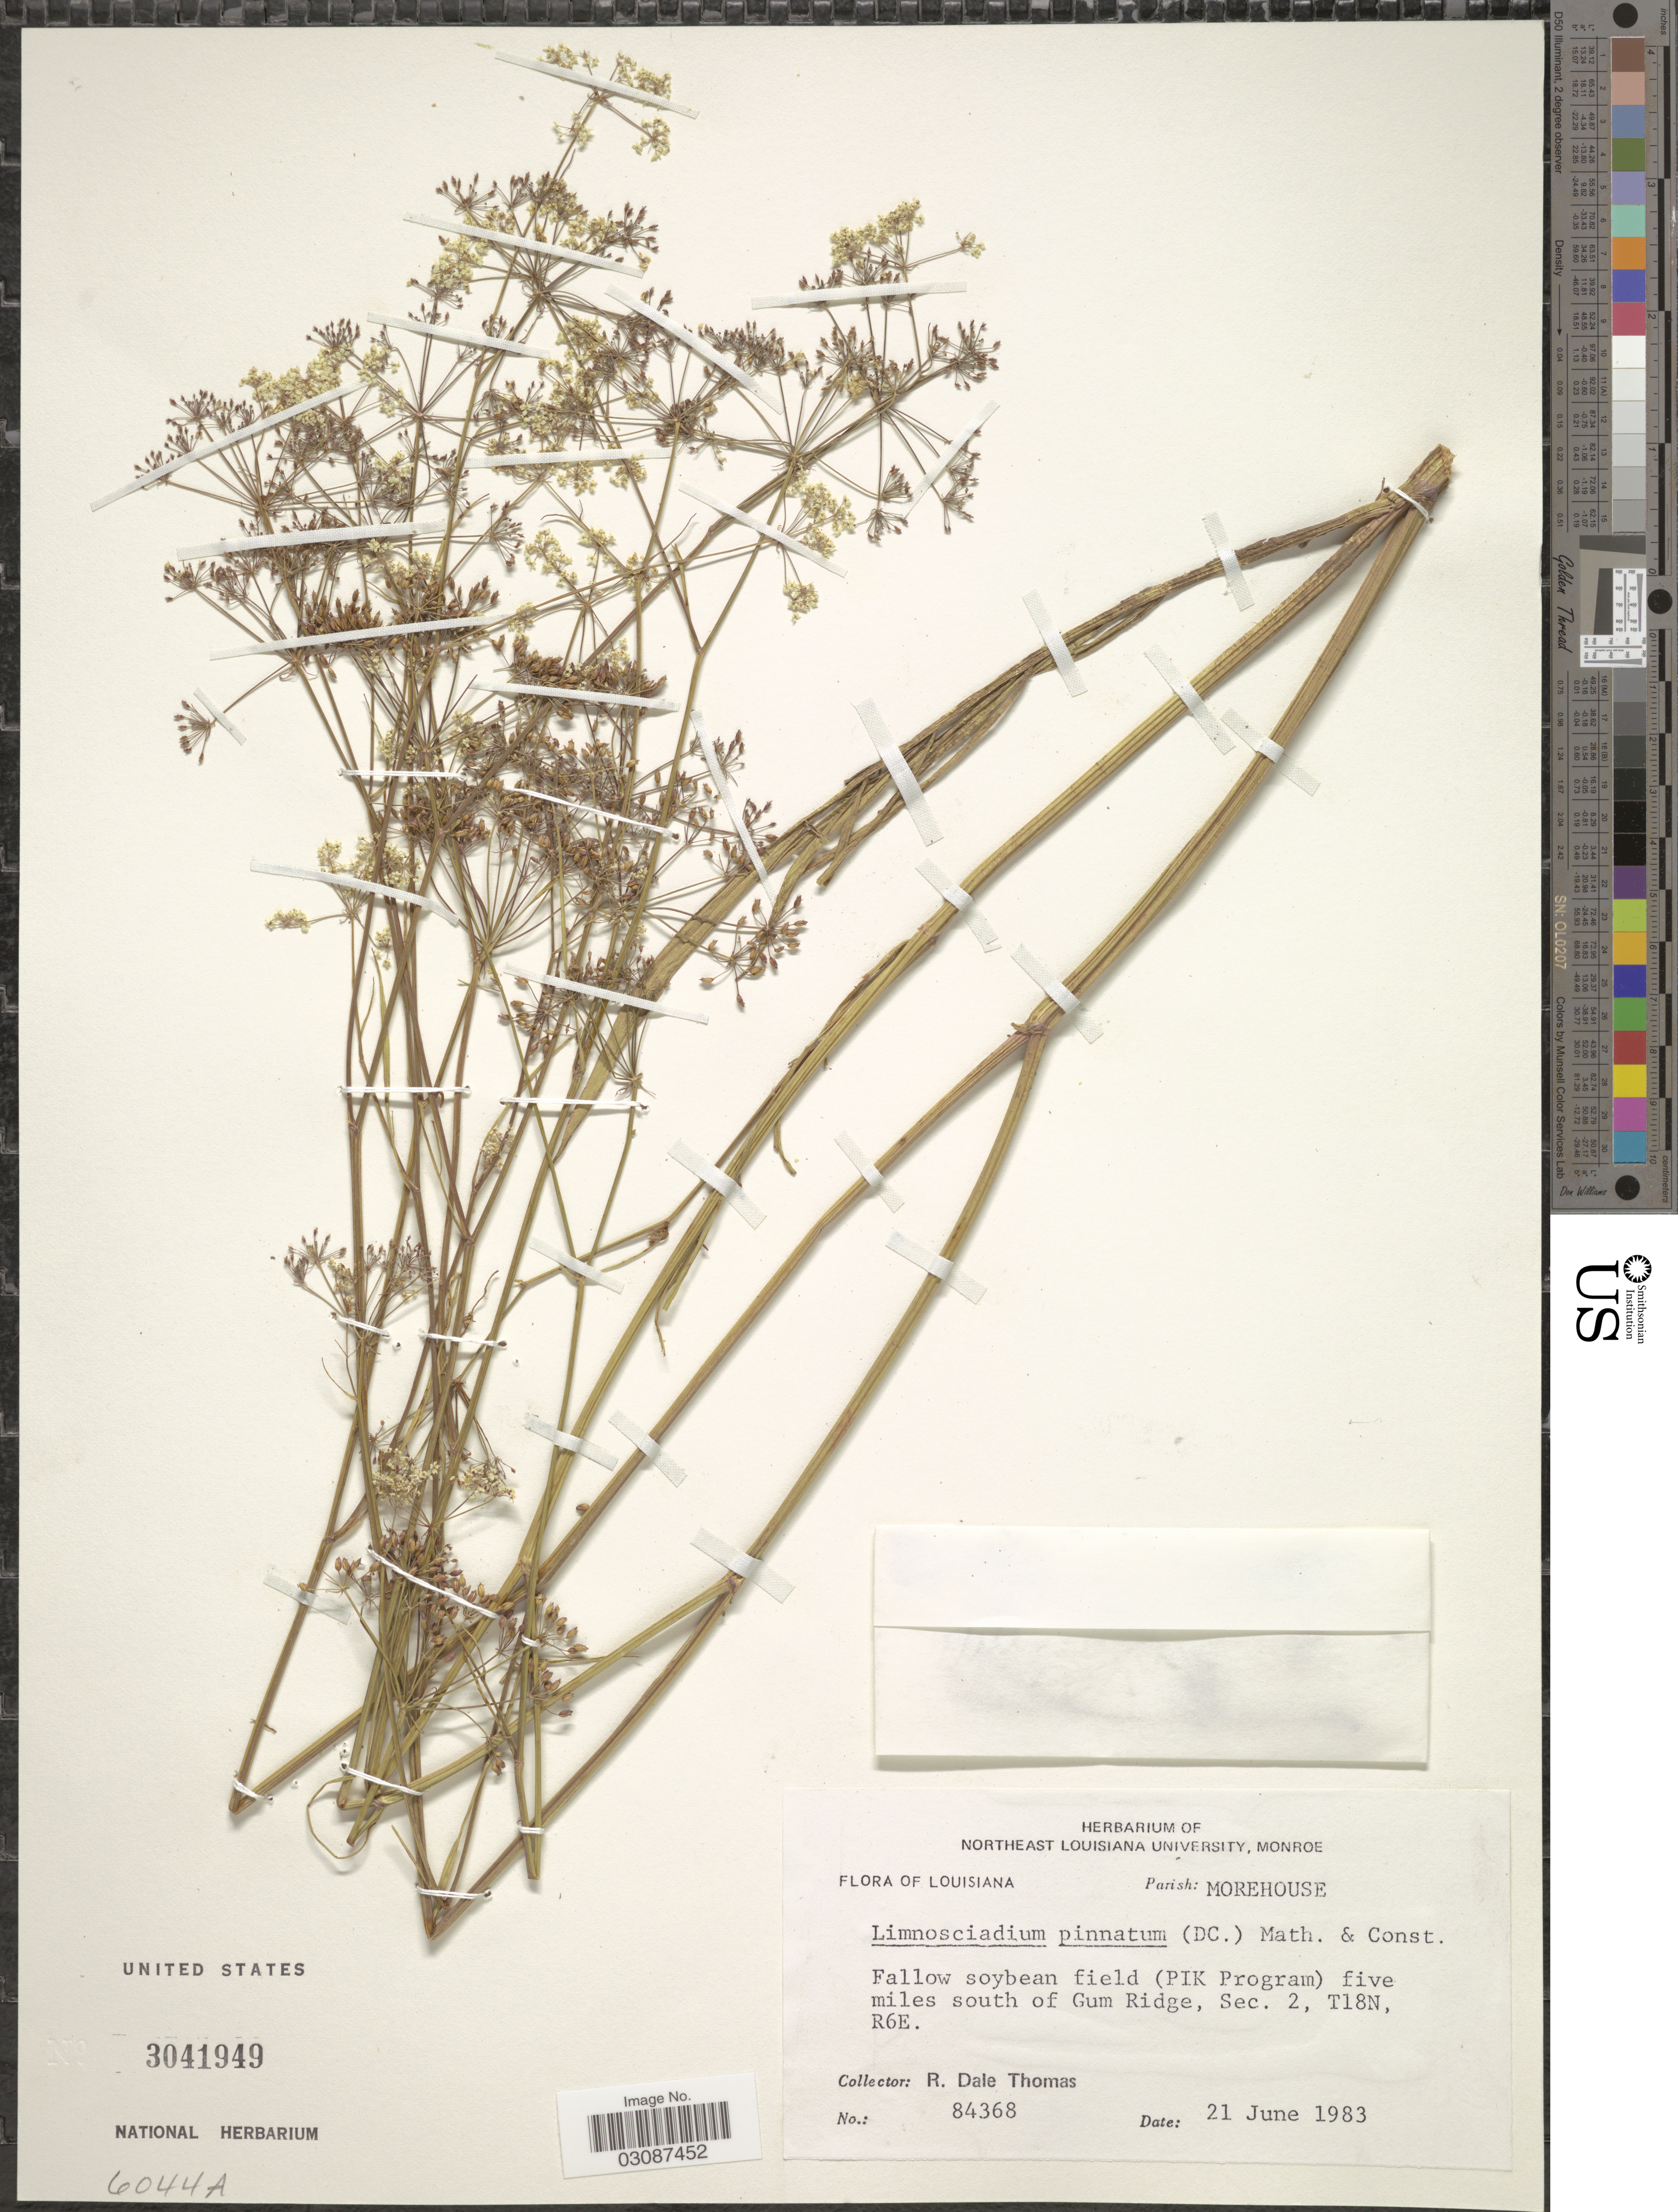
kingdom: Plantae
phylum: Tracheophyta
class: Magnoliopsida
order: Apiales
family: Apiaceae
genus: Limnosciadium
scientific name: Limnosciadium pinnatum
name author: (DC.) Mathias & Constance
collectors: R. Thomas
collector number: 84368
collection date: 1983-06-21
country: United States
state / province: Louisiana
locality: Parish: Morehouse. Fallow soybean field (PIK Program) five miles south of Gum Ridge, Sec. 2, T18N, R6E.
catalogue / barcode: US 3041949